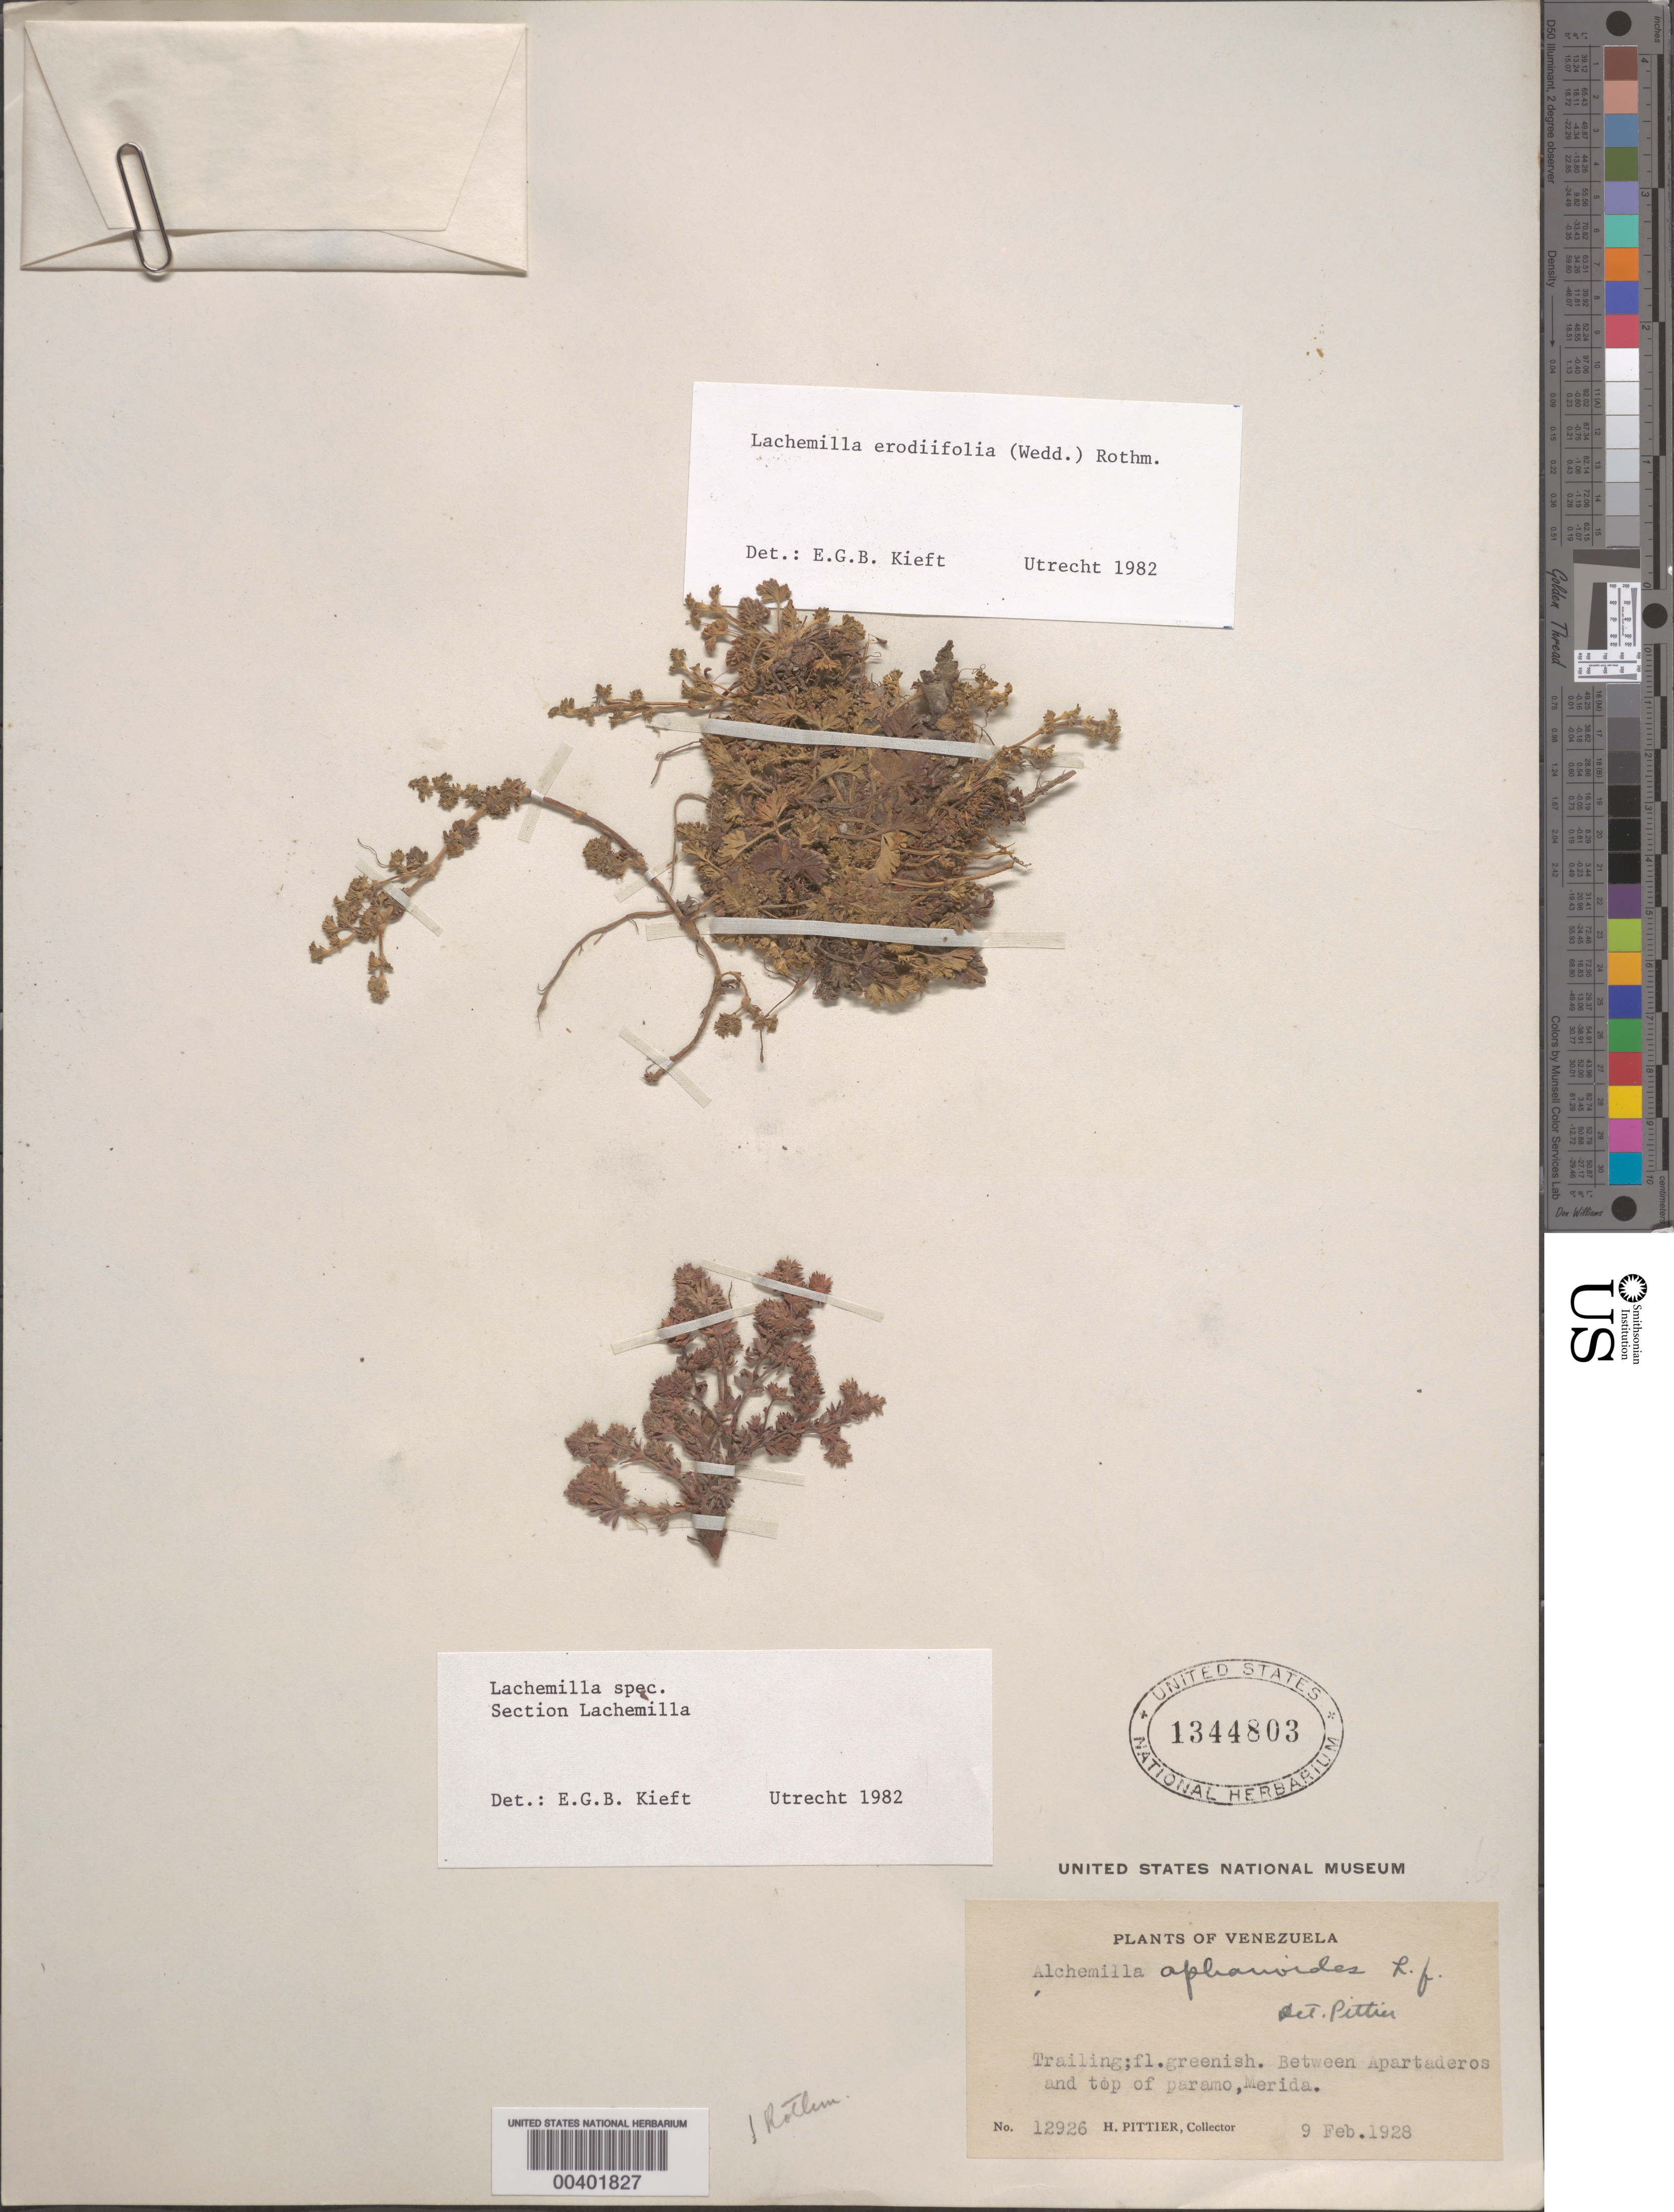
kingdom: Plantae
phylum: Tracheophyta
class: Magnoliopsida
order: Rosales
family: Rosaceae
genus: Lachemilla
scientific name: Lachemilla erodiifolia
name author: (Wedd.) Rothm.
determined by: Kieft, E. G. B.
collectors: H. F. Pittier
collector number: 12926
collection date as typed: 09 Feb 1928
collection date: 1928-02-09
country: Venezuela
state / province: Mérida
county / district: Rangel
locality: Between Apartaderos and top of páramo. Apartaderos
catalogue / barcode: US 1344803